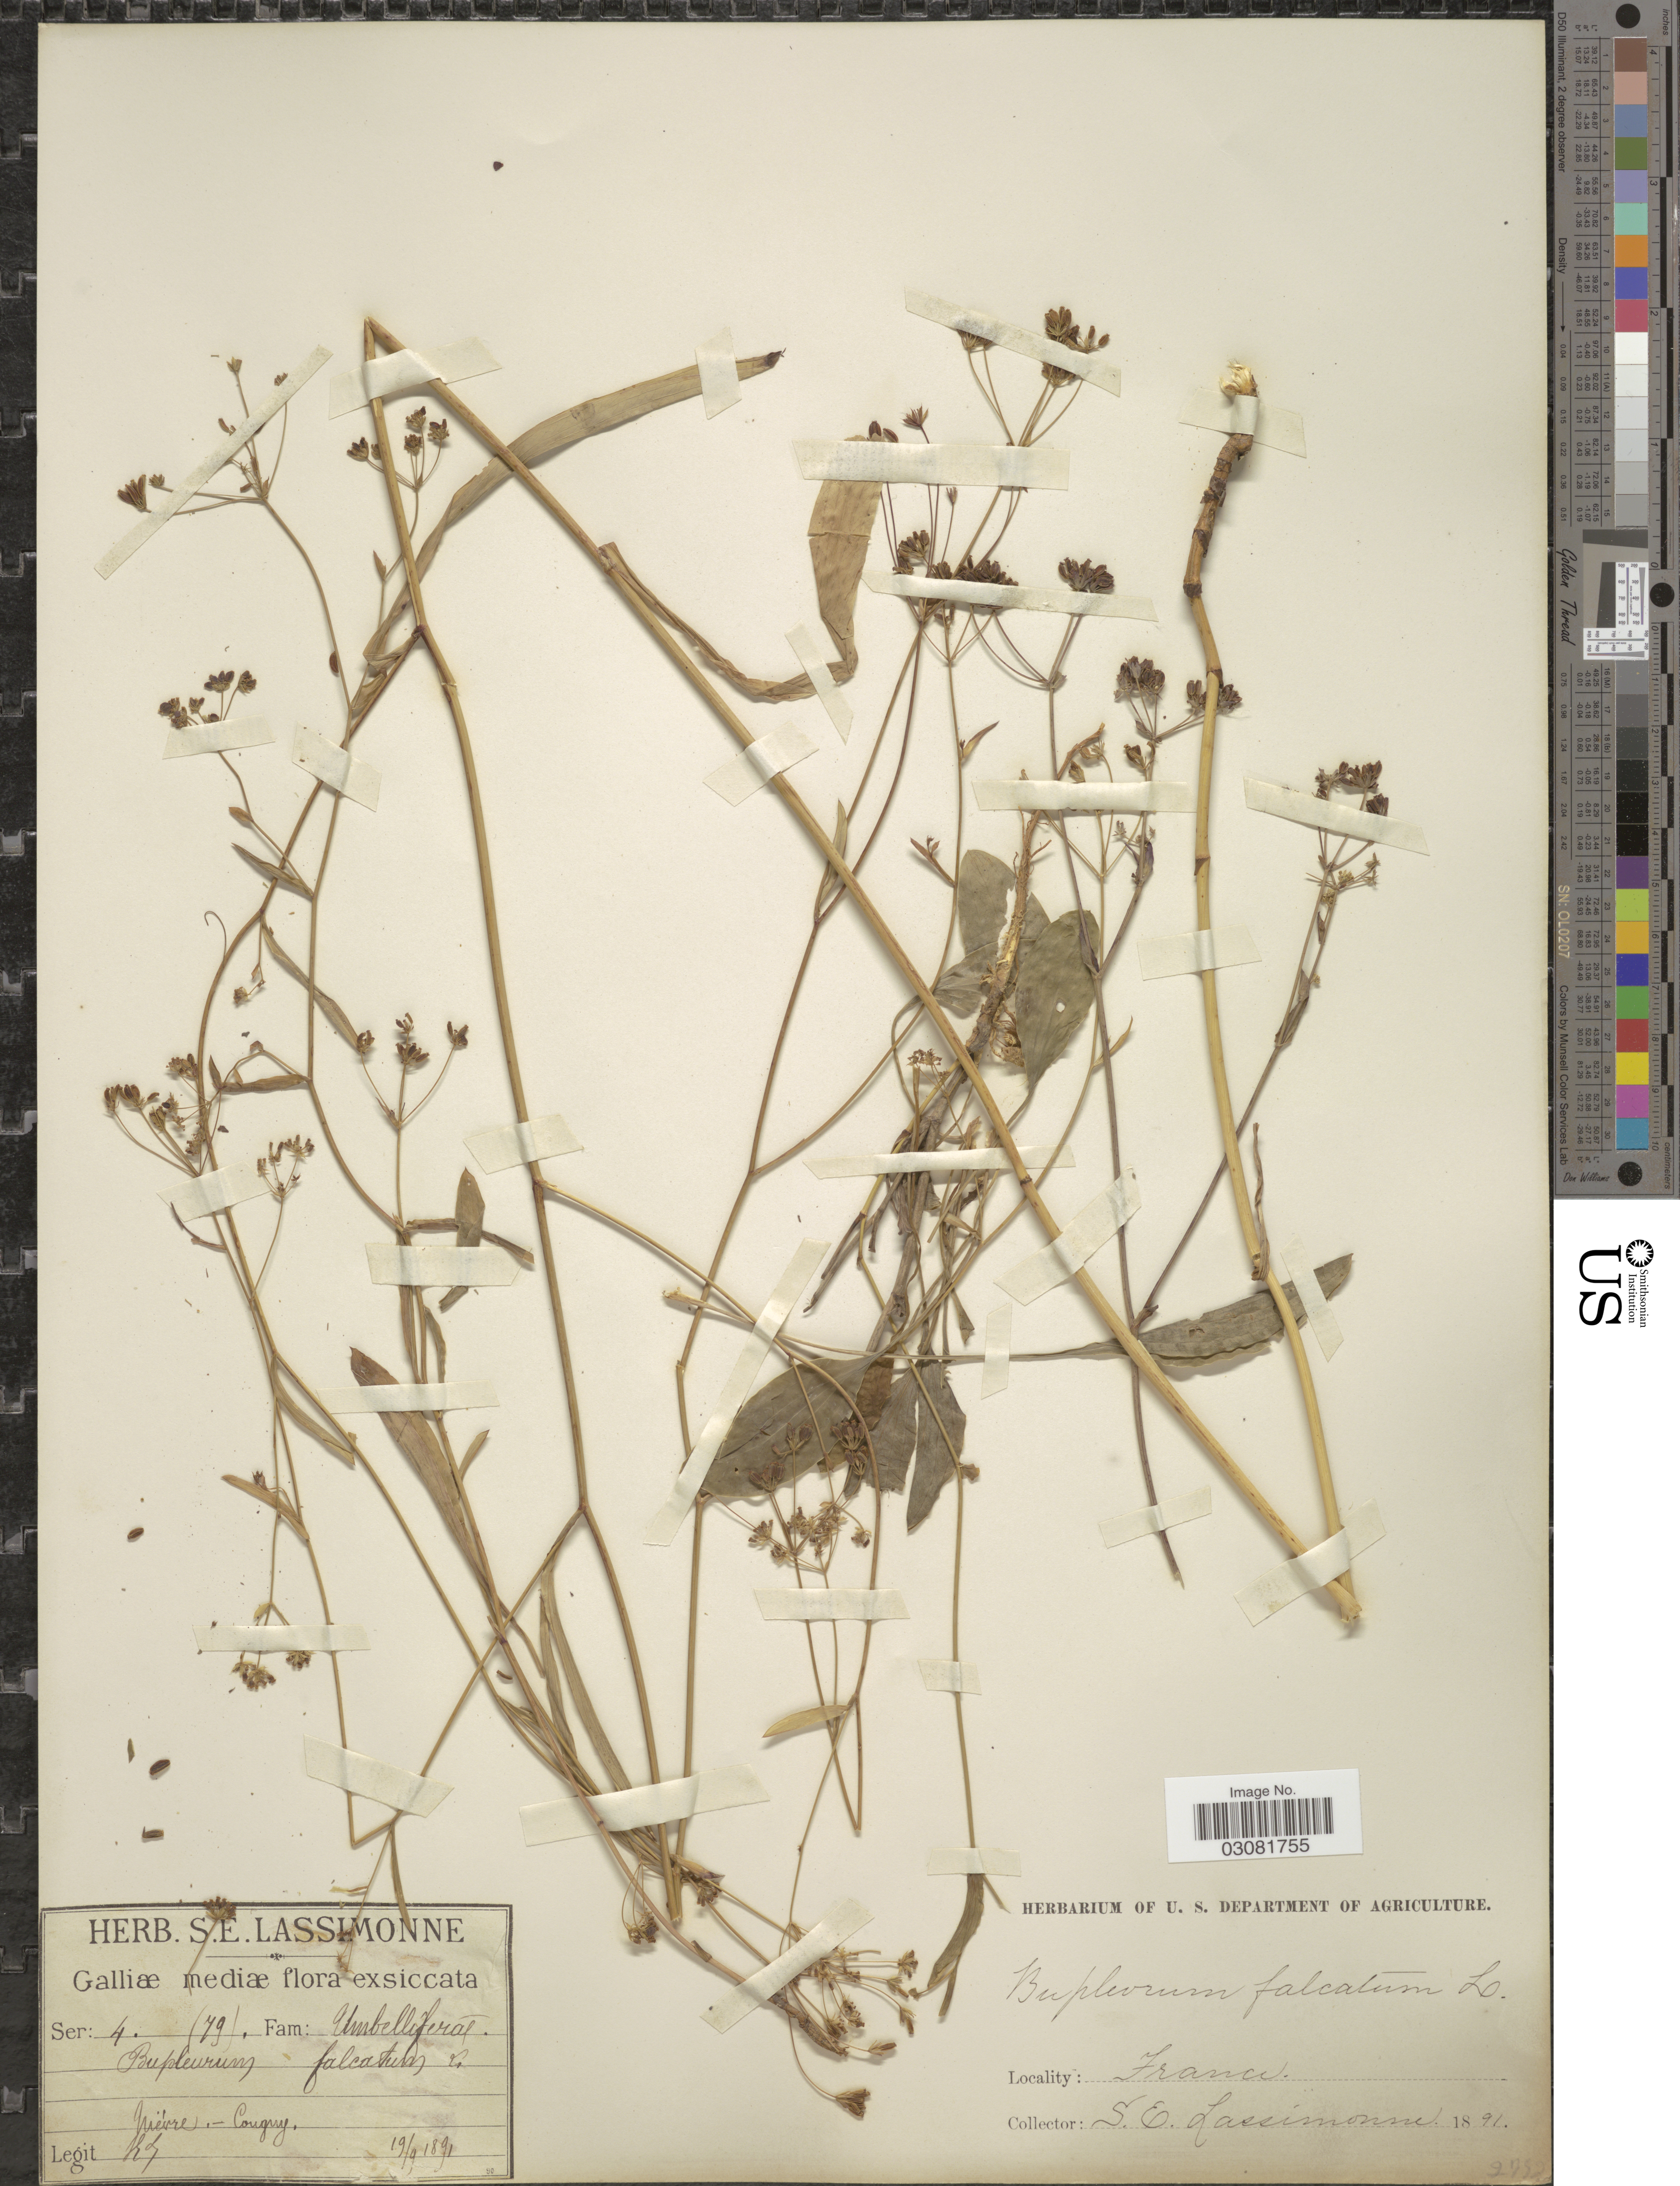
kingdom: Plantae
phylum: Tracheophyta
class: Magnoliopsida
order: Apiales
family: Apiaceae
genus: Bupleurum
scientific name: Bupleurum falcatum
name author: L.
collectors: S. Lassimonne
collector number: Ser: 4 (79)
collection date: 1891-09-19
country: France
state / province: Bourgogne-Franche-Comté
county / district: Nièvre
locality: Galliæ mediæ, Nièvre-Congny [unsure placement].